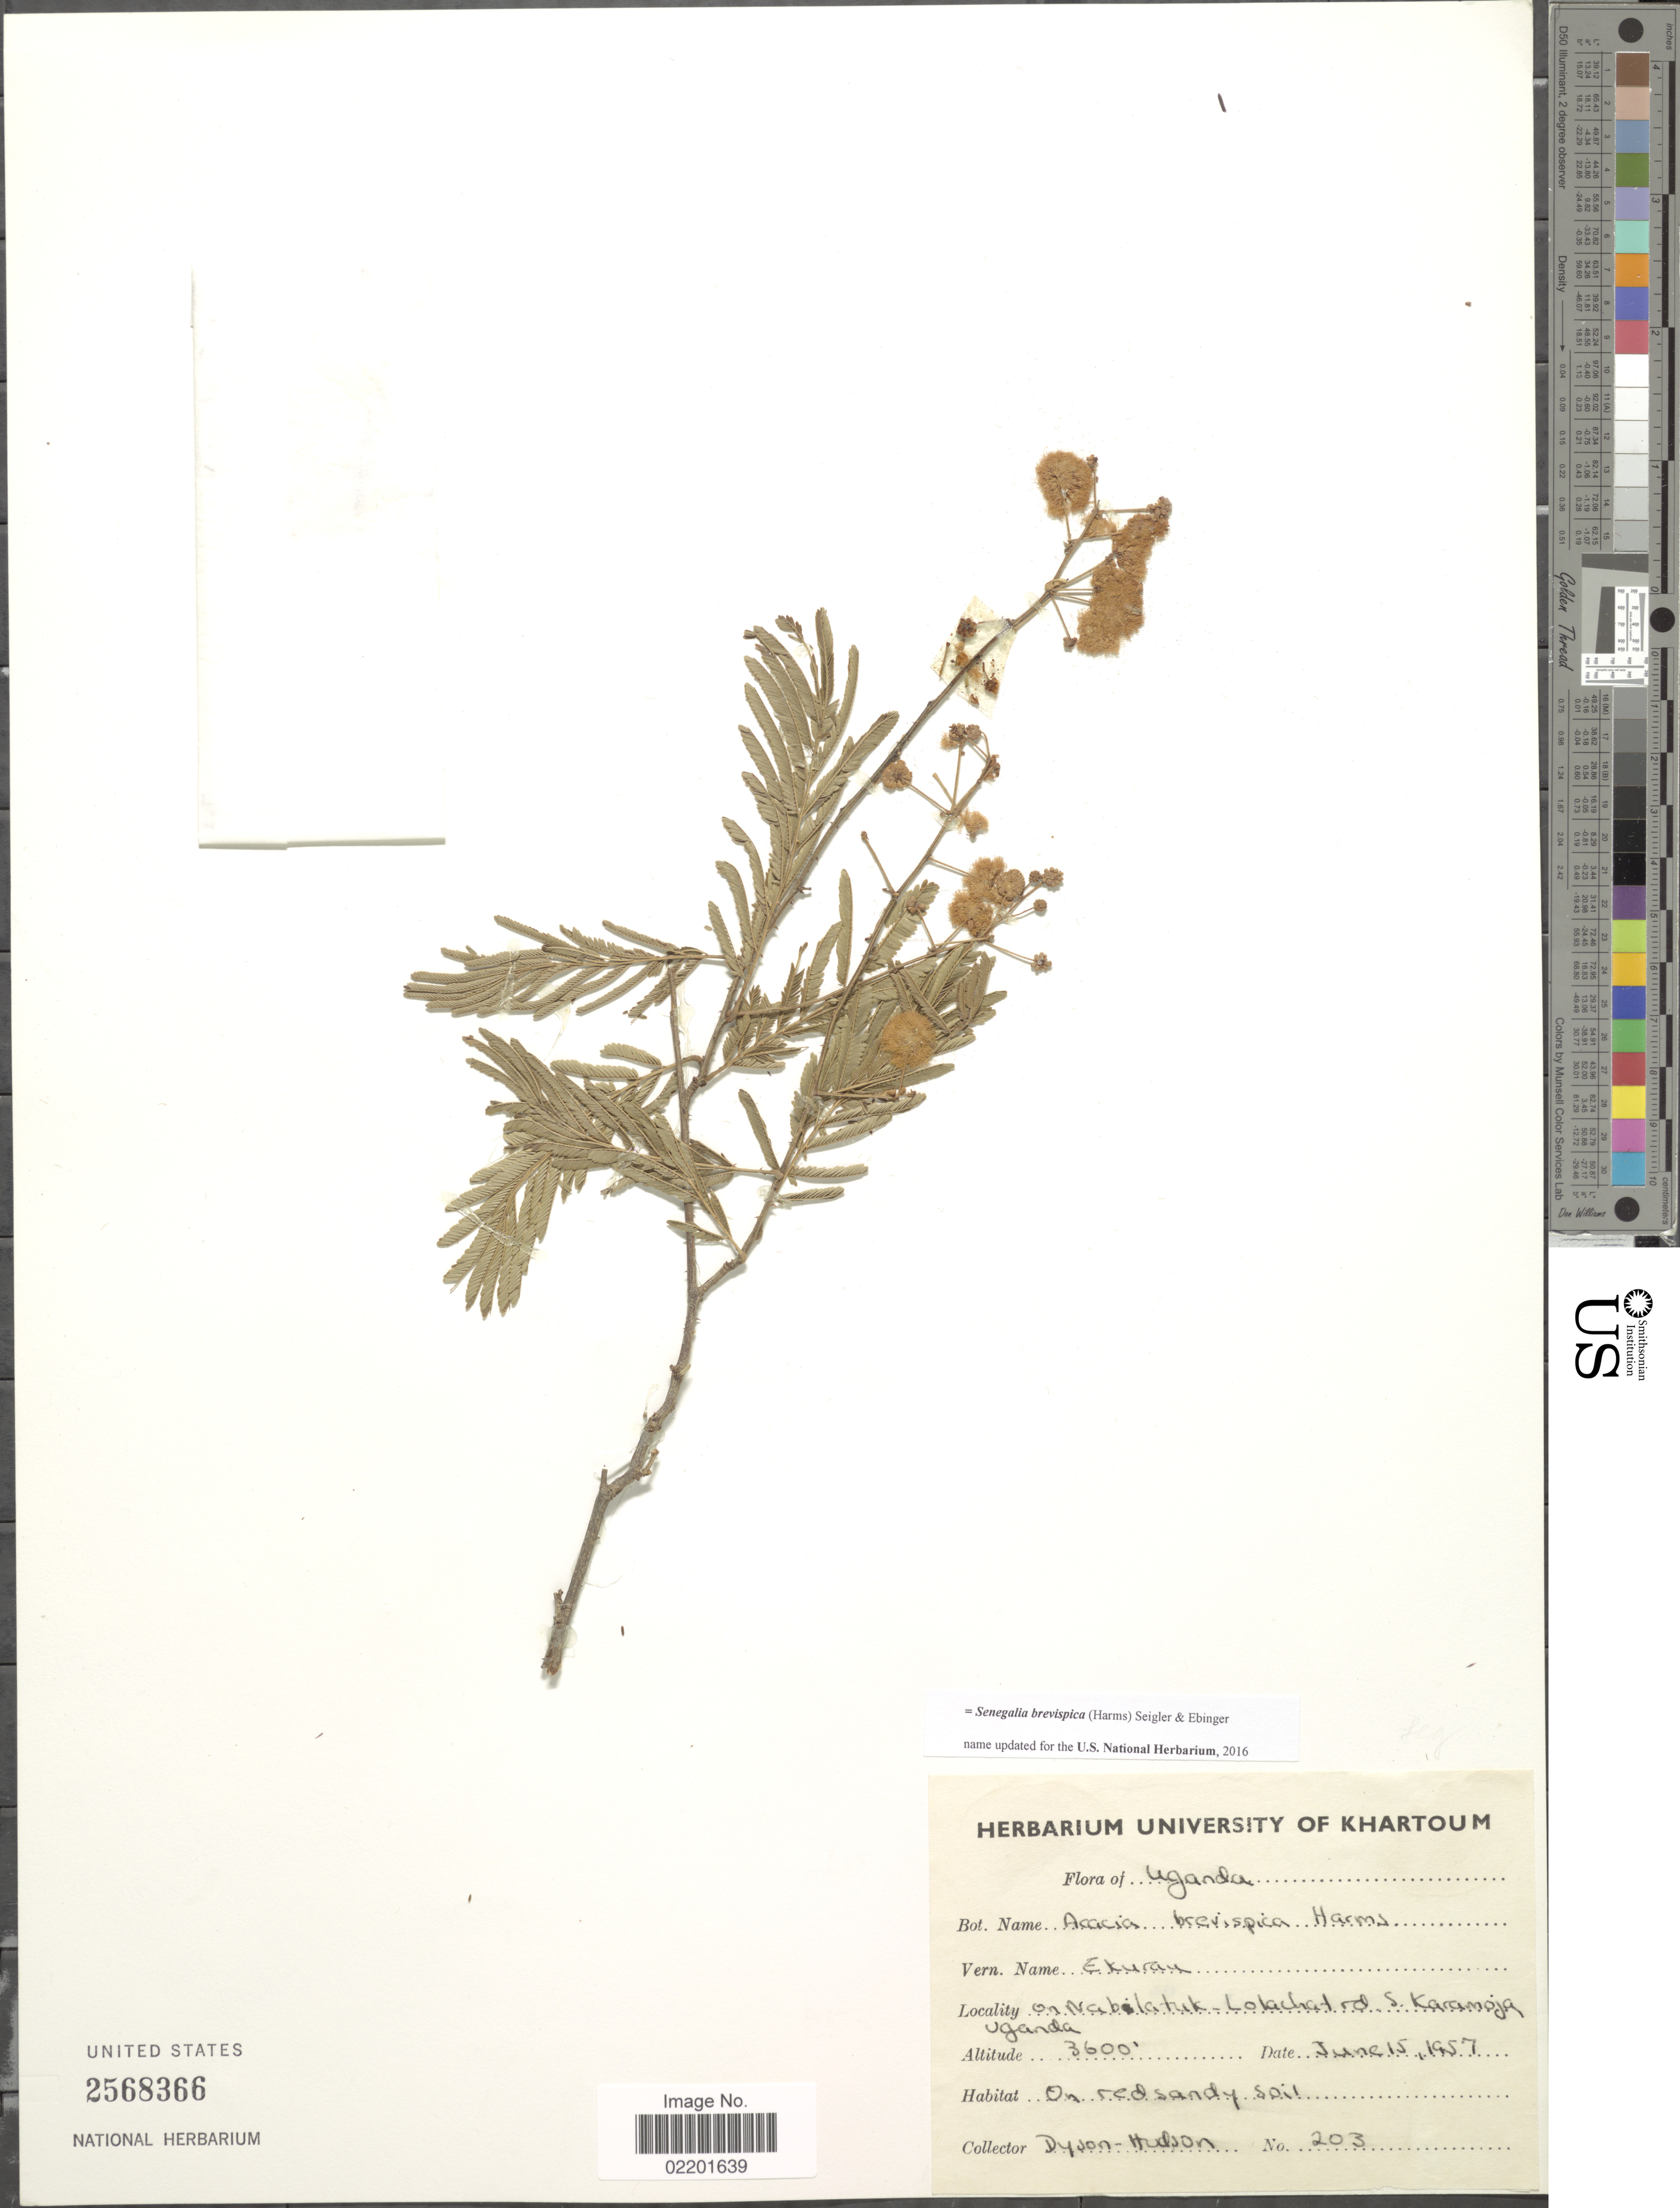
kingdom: Plantae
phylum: Tracheophyta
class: Magnoliopsida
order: Fabales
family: Fabaceae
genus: Senegalia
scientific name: Senegalia brevispica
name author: (Harms) Seigler & Ebinger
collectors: Dyson-Hudson, --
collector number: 203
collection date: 1957-06-15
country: Uganda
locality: On Nabilatuk-Lolachat rd S. Karamoja.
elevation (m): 1097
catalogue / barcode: US 2568366